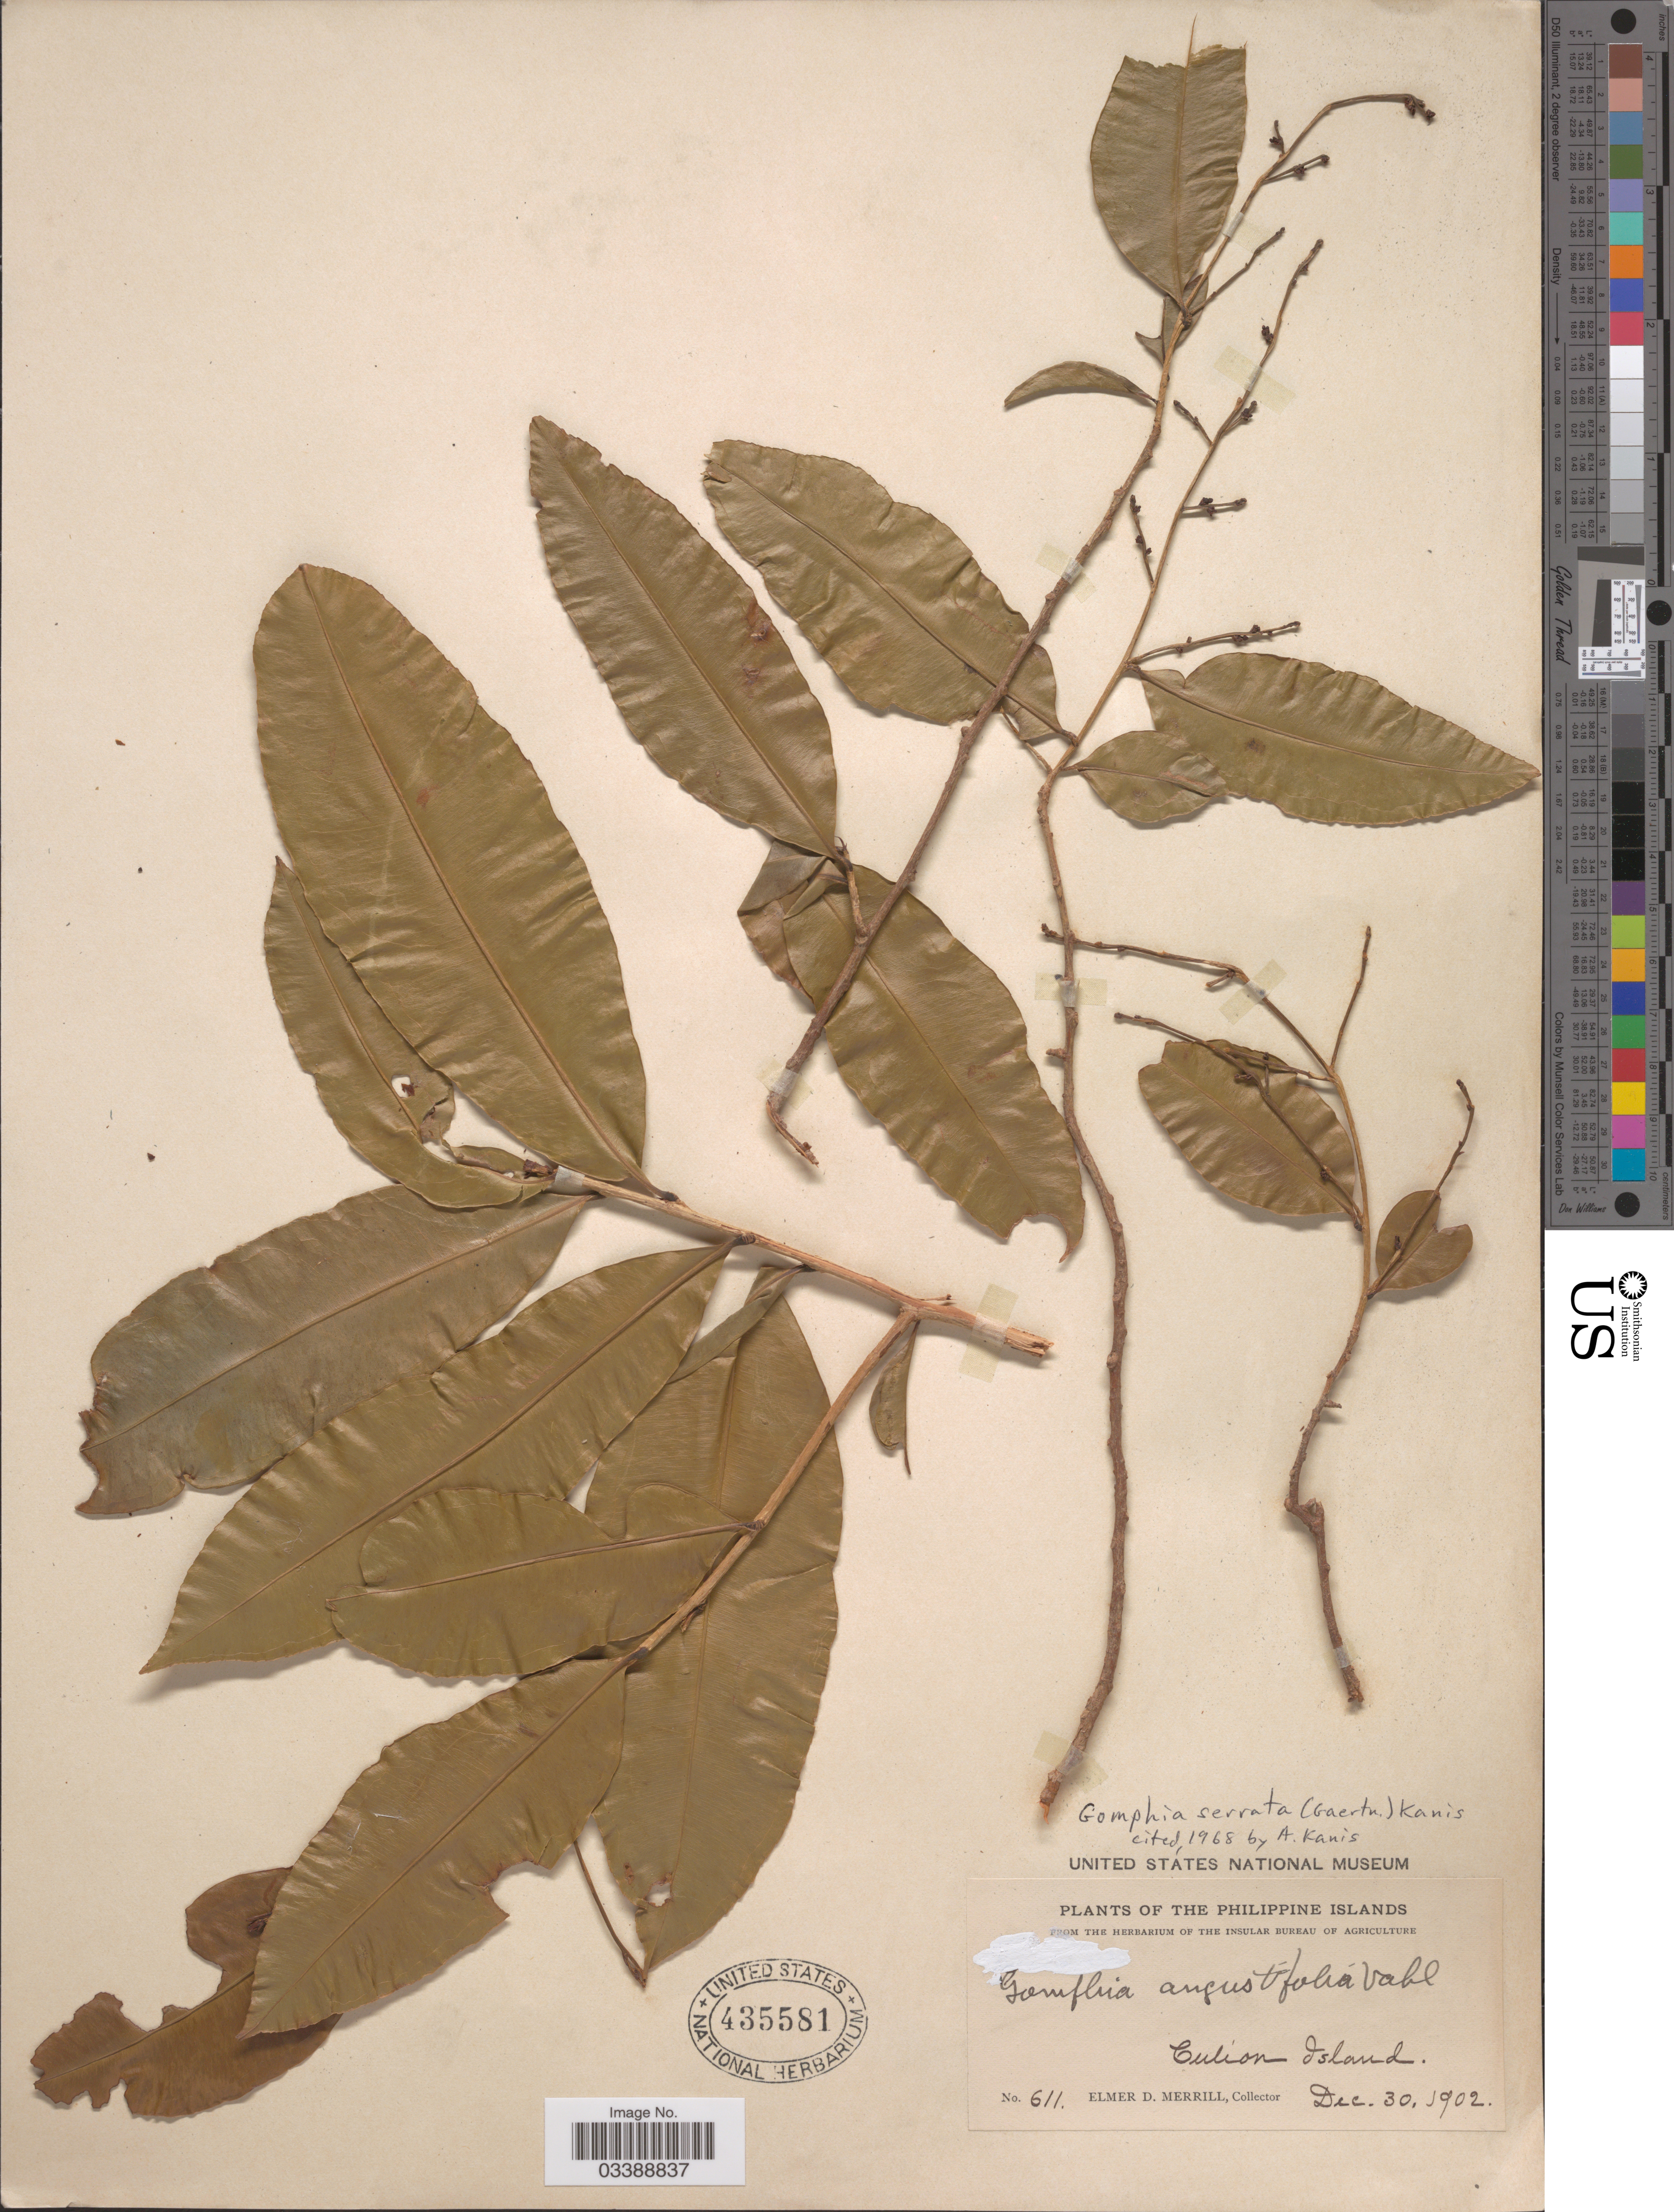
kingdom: Plantae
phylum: Tracheophyta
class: Magnoliopsida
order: Malpighiales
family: Ochnaceae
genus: Campylospermum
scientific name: Campylospermum serratum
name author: (Gaertn.) Bittrich & M.C.E. Amaral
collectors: E. D. Merrill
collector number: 611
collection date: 1902-12-30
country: Philippines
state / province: Mimaropa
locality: Culion Island.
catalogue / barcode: US 435581